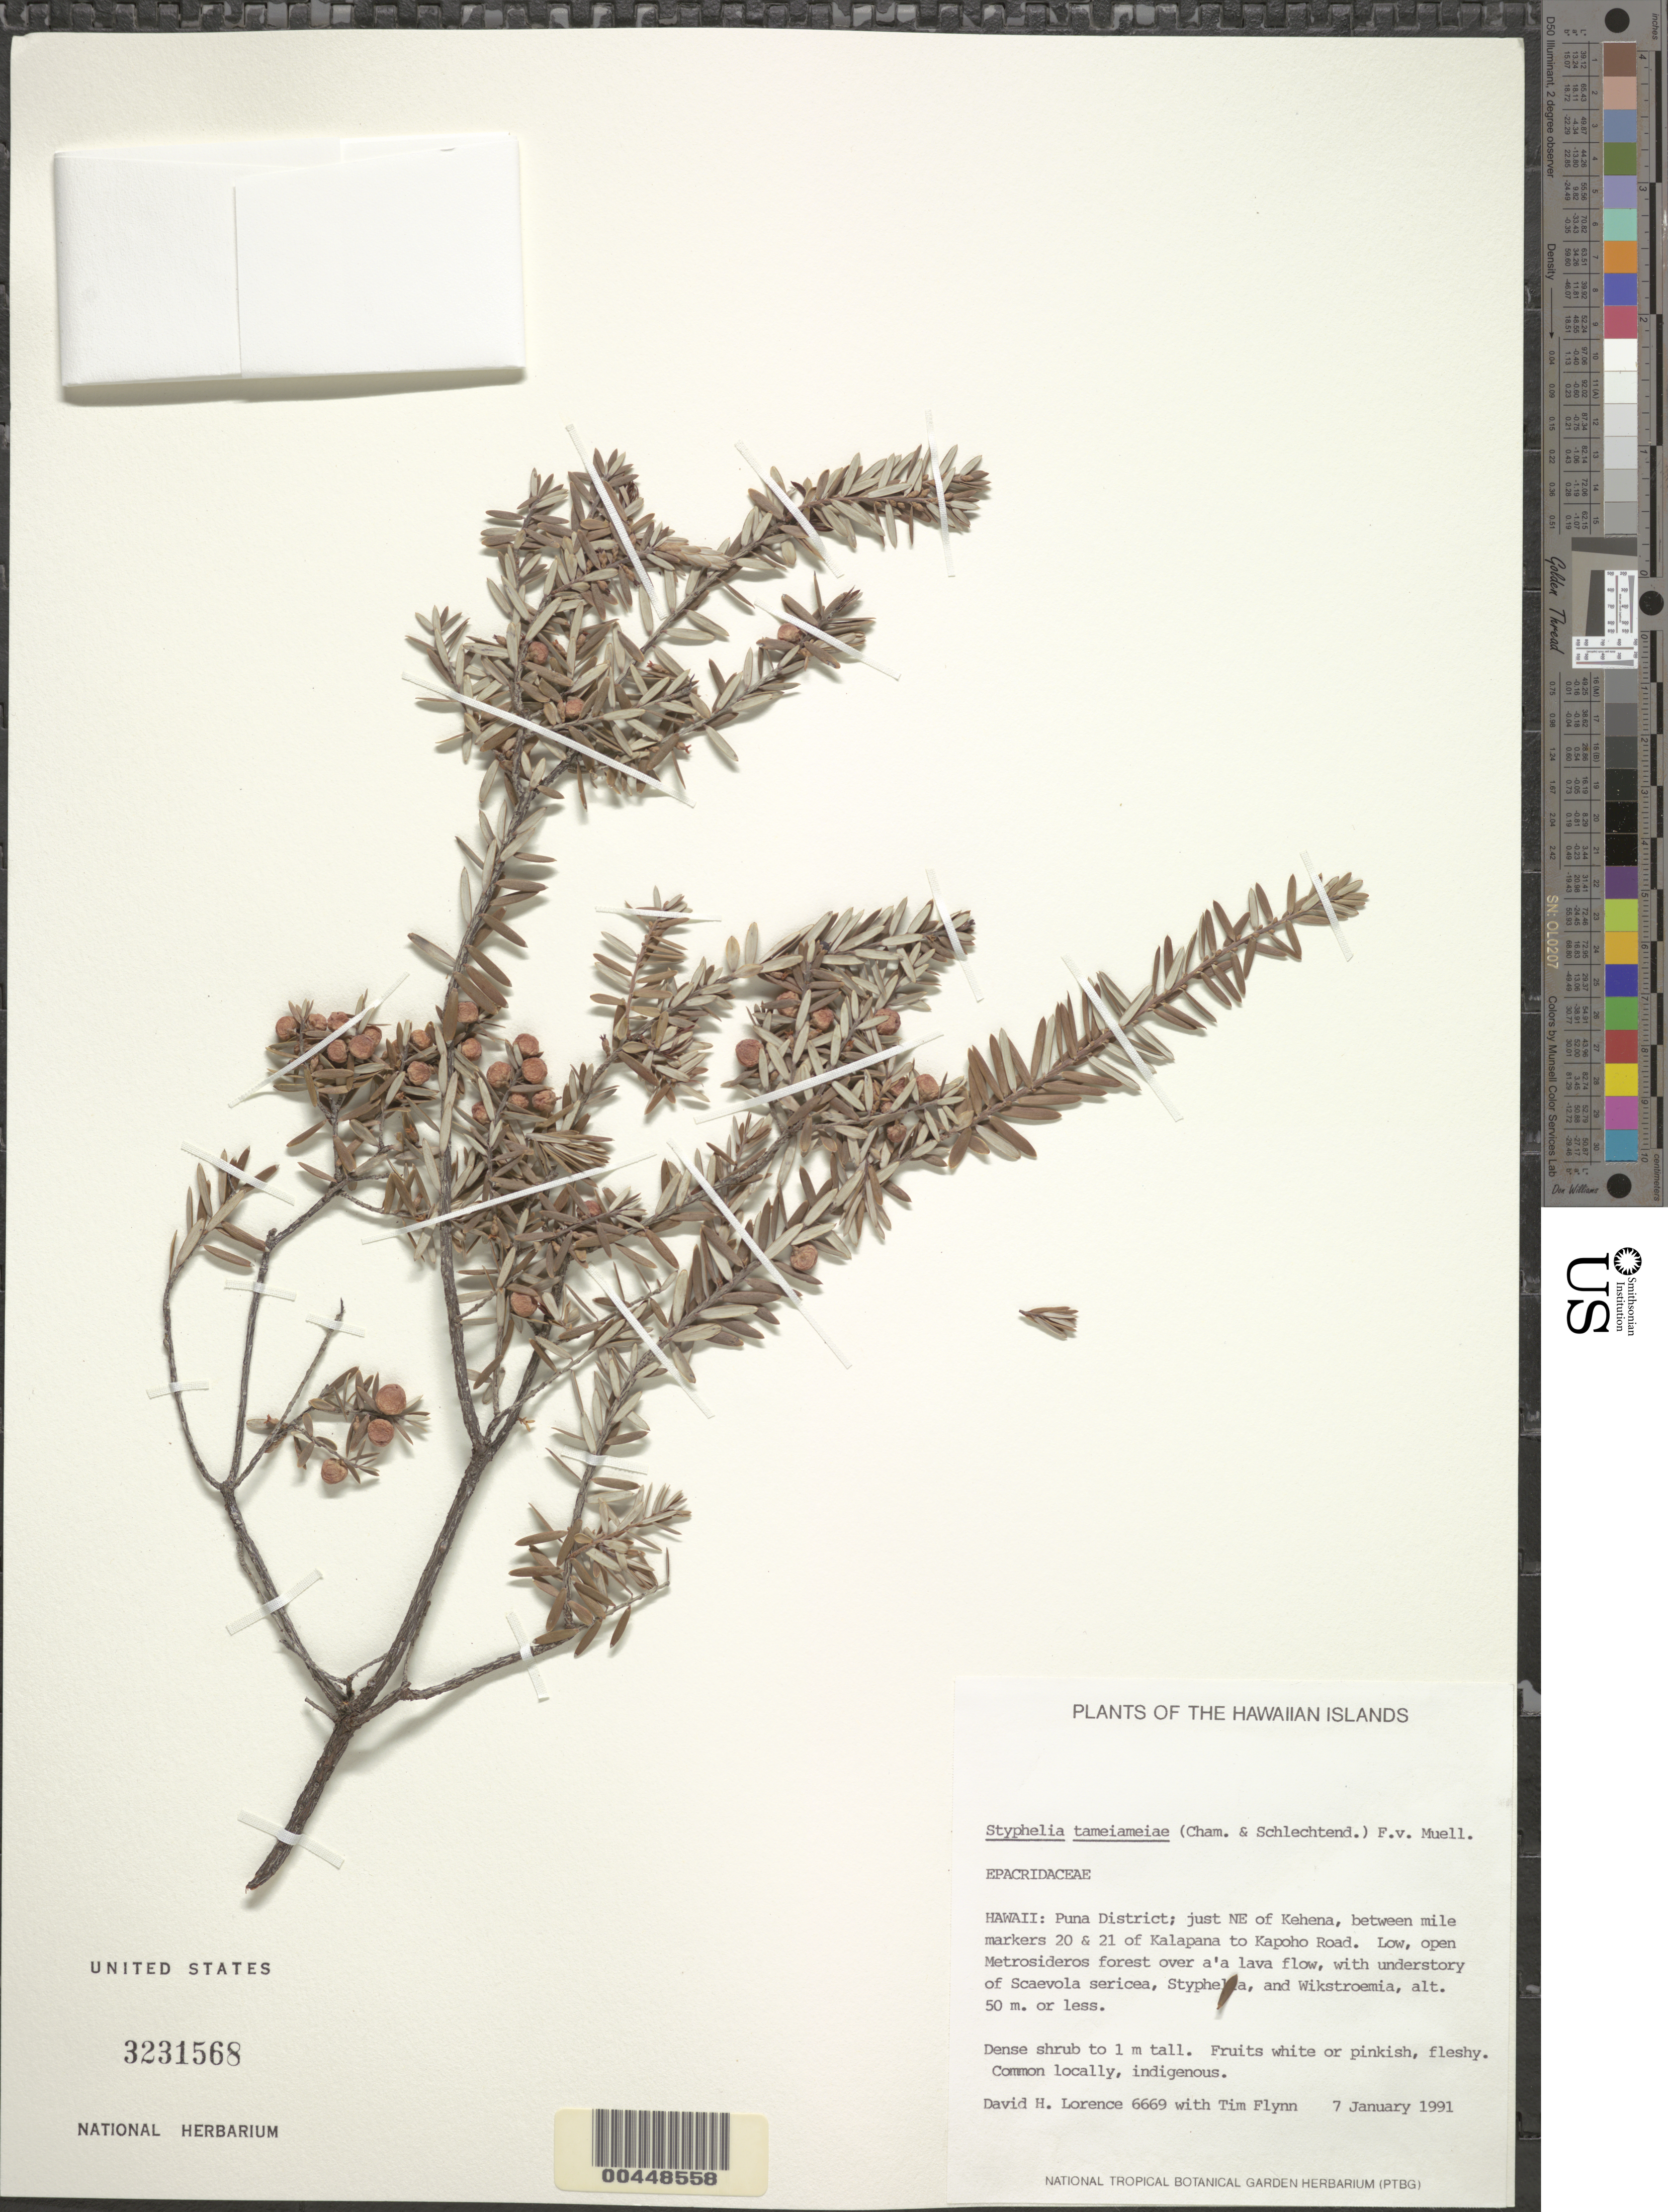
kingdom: Plantae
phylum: Tracheophyta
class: Magnoliopsida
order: Ericales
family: Ericaceae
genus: Leptecophylla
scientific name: Leptecophylla tameiameiae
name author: (Cham. & Schltdl.) C.M. Weiller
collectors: D. Lorence & T. W. Flynn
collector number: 6669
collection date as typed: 7 Jan 1991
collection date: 1991-01-07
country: United States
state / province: Hawaii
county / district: Hawaii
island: Hawaii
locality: Puna Dist, just NE of Kehena, between mile markers 20 and 21 of Kalapana to Kapoho Rd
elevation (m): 50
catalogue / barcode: US 3231568